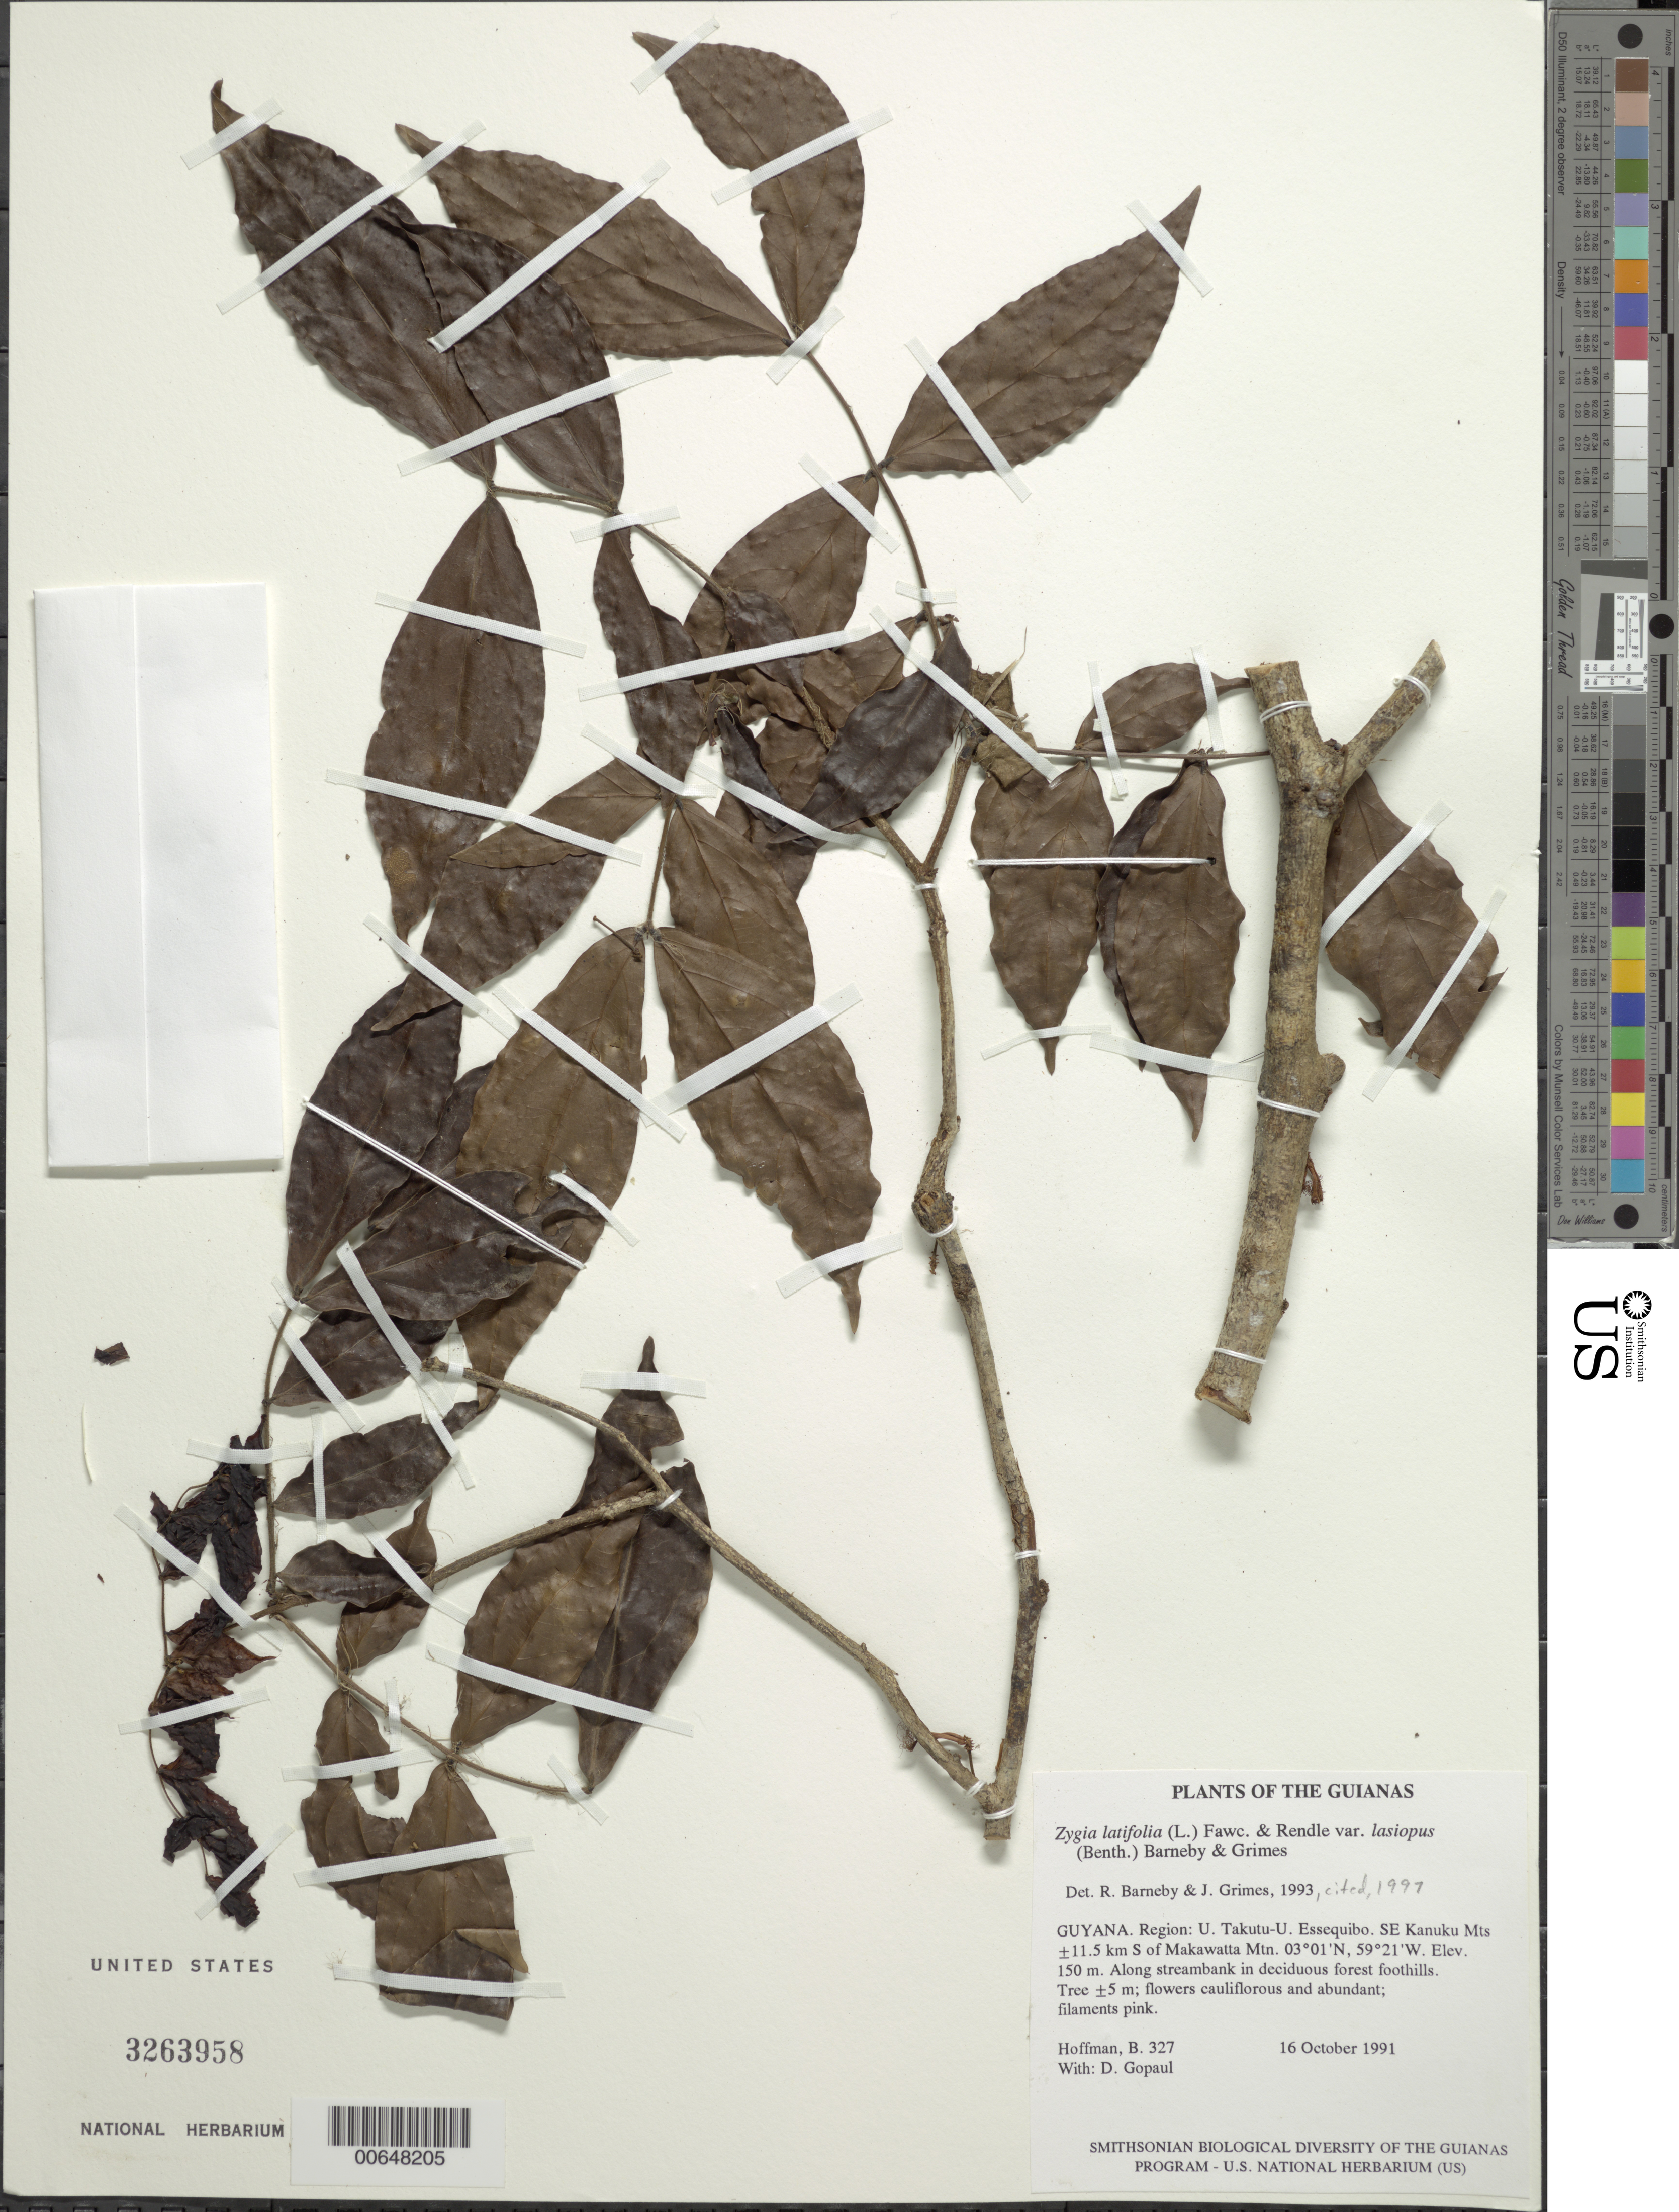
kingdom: Plantae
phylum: Tracheophyta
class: Magnoliopsida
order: Fabales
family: Fabaceae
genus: Zygia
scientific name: Zygia latifolia var. lasiopus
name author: (Benth.) Barneby & J.W. Grimes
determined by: Barneby, R. C.; Grimes, J. W.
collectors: B. Hoffman & D. Gopaul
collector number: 327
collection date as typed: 16 October 1991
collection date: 1991-10-16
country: Guyana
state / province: U. Takutu-U. Essequibo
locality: SE Kanuku Mts ±11.5 km S of Makawatta Mtn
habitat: Along streambank in deciduous forest foothills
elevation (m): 150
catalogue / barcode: US 3263958